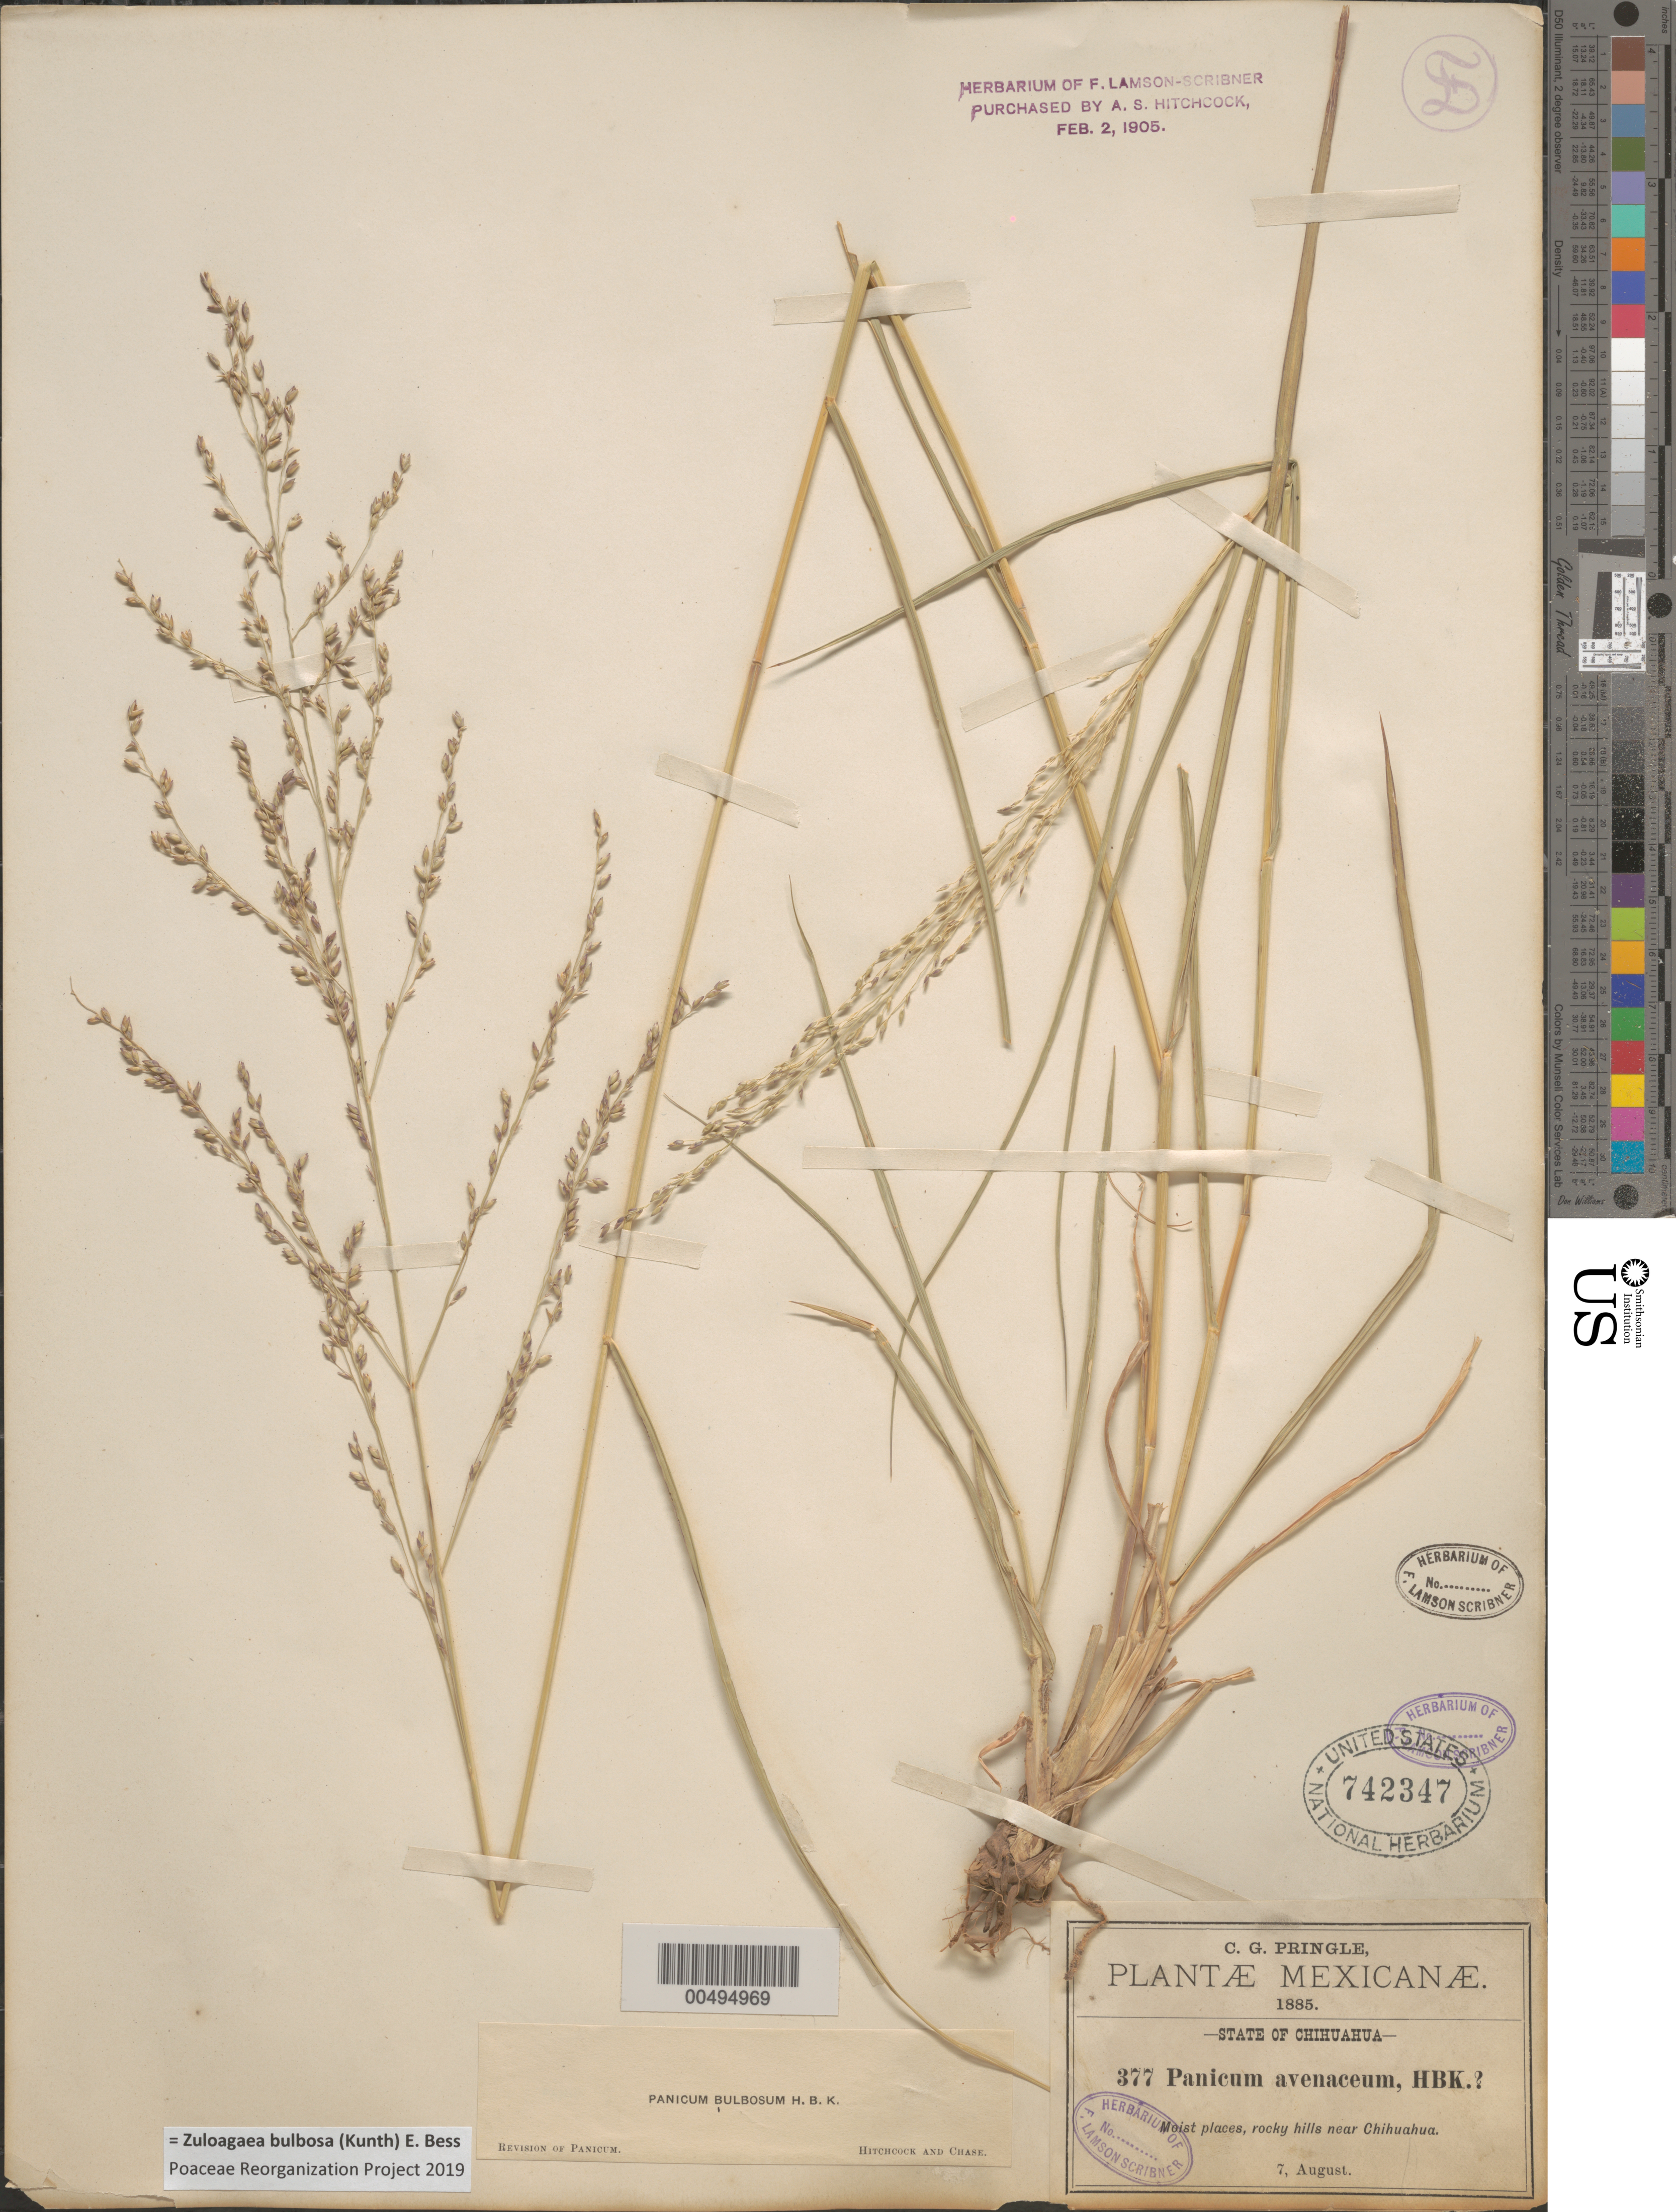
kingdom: Plantae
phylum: Tracheophyta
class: Liliopsida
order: Poales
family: Poaceae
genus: Panicum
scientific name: Panicum bulbosum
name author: Kunth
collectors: C. G. Pringle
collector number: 377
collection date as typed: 7 Aug 1885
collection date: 1885-08-07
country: Mexico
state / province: Chihuahua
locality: Near Chihuahua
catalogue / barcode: US 742347